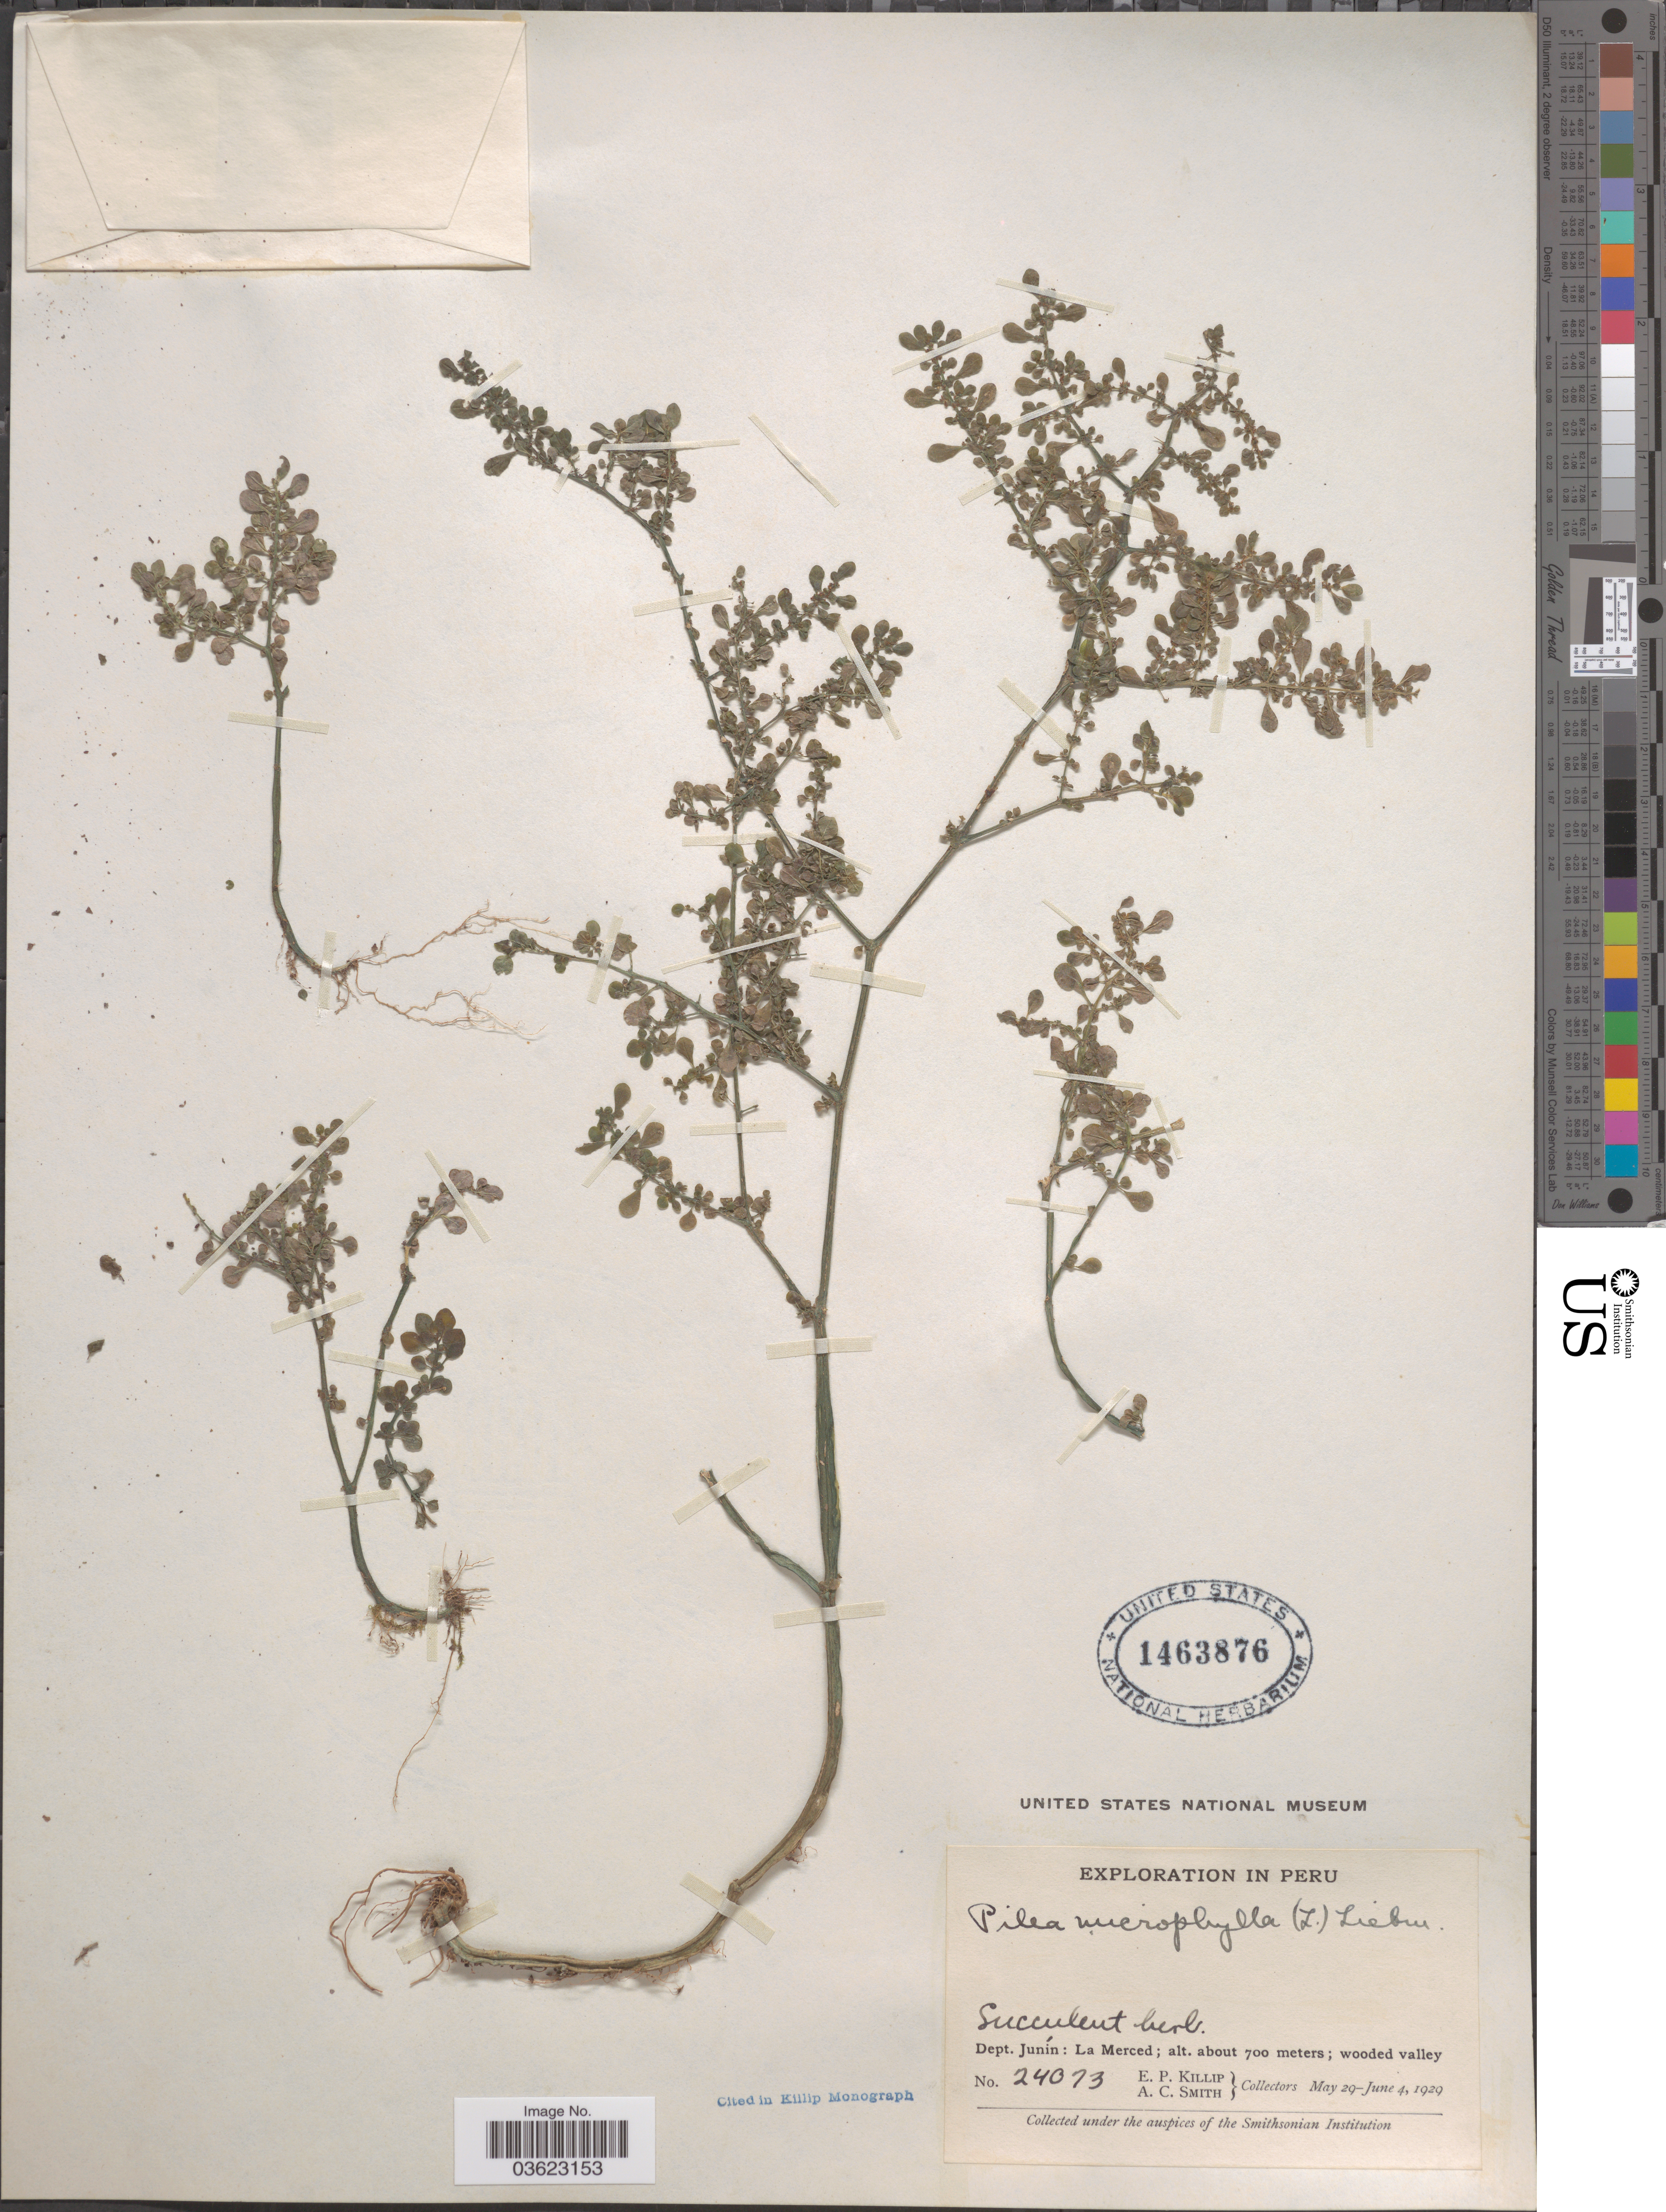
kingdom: Plantae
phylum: Tracheophyta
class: Magnoliopsida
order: Rosales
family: Urticaceae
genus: Pilea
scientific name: Pilea microphylla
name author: (L.) Liebm.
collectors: E. P. Killip & A. C. Smith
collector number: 24073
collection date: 1929-05-29/1929-06-04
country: Peru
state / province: Junín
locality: Dept. Junín: La Merced.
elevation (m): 700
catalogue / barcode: US 1463876